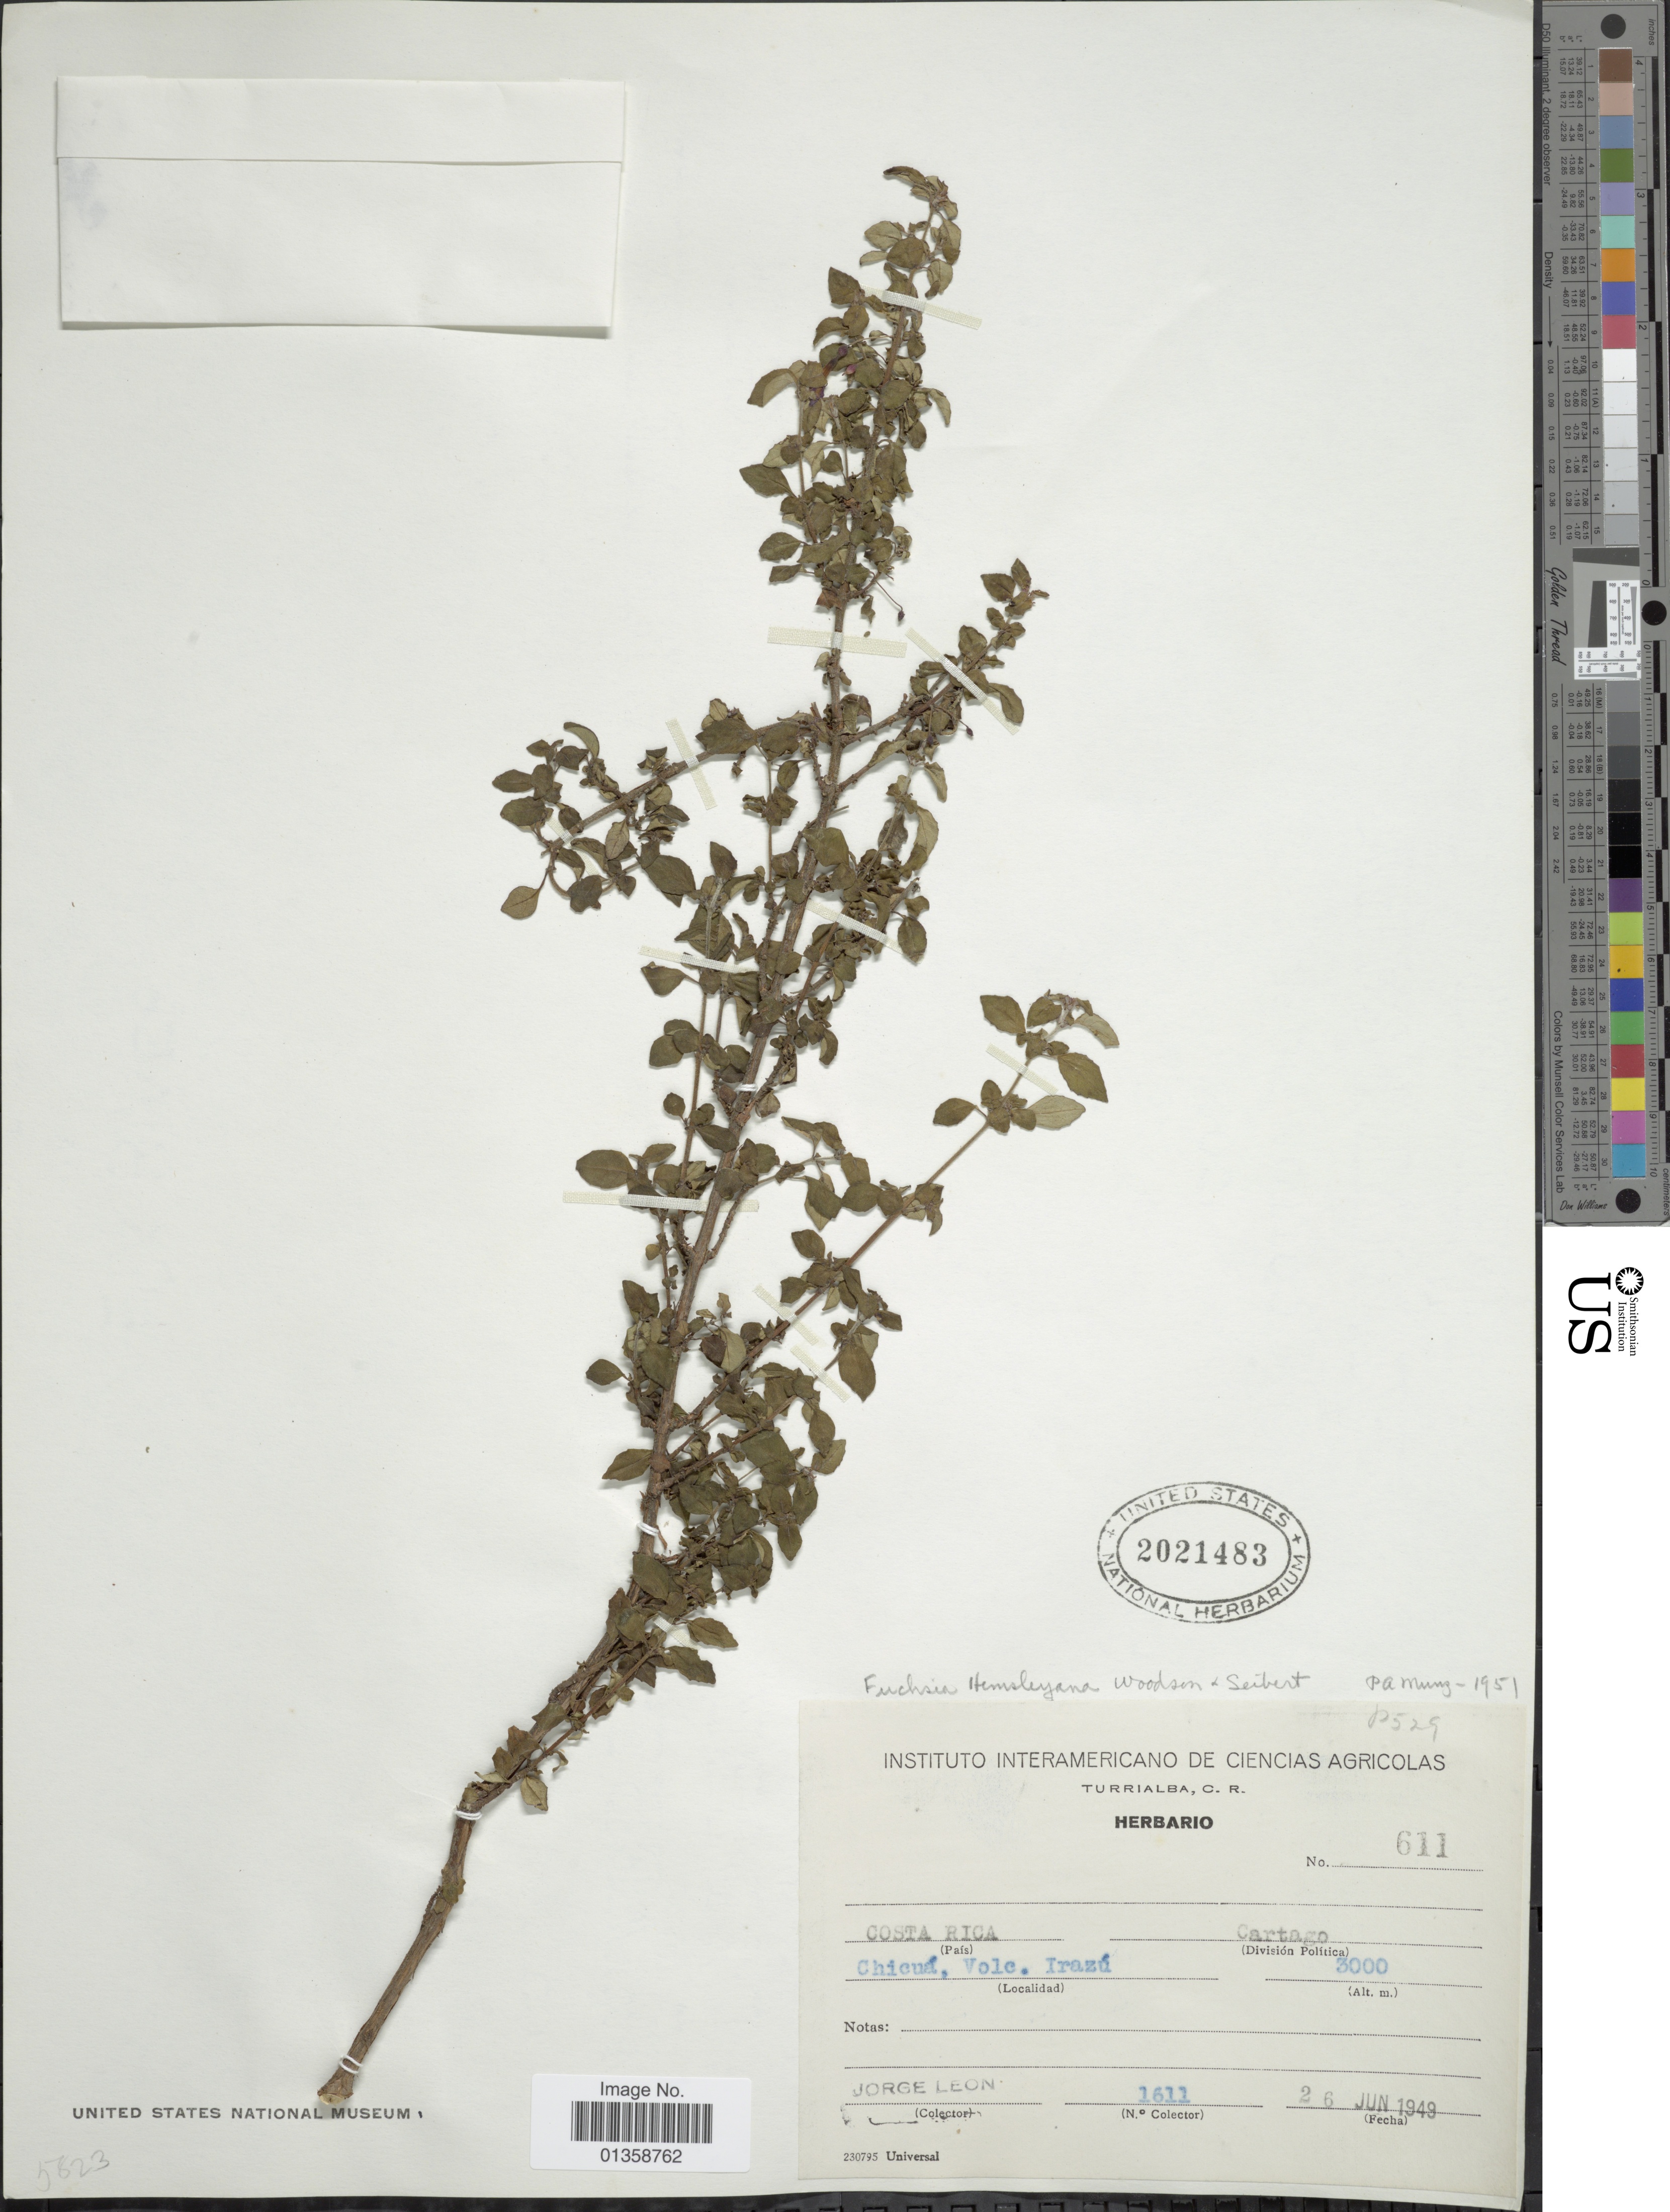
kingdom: Plantae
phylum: Tracheophyta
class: Magnoliopsida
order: Myrtales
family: Onagraceae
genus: Fuchsia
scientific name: Fuchsia microphylla subsp. hemsleyana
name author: (Woodson & Seibert) Breedlove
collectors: J. León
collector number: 1611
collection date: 1949-06-26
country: Costa Rica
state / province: Cartago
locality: Chicuá, Volc. Irazú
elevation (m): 3000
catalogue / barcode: US 2021483